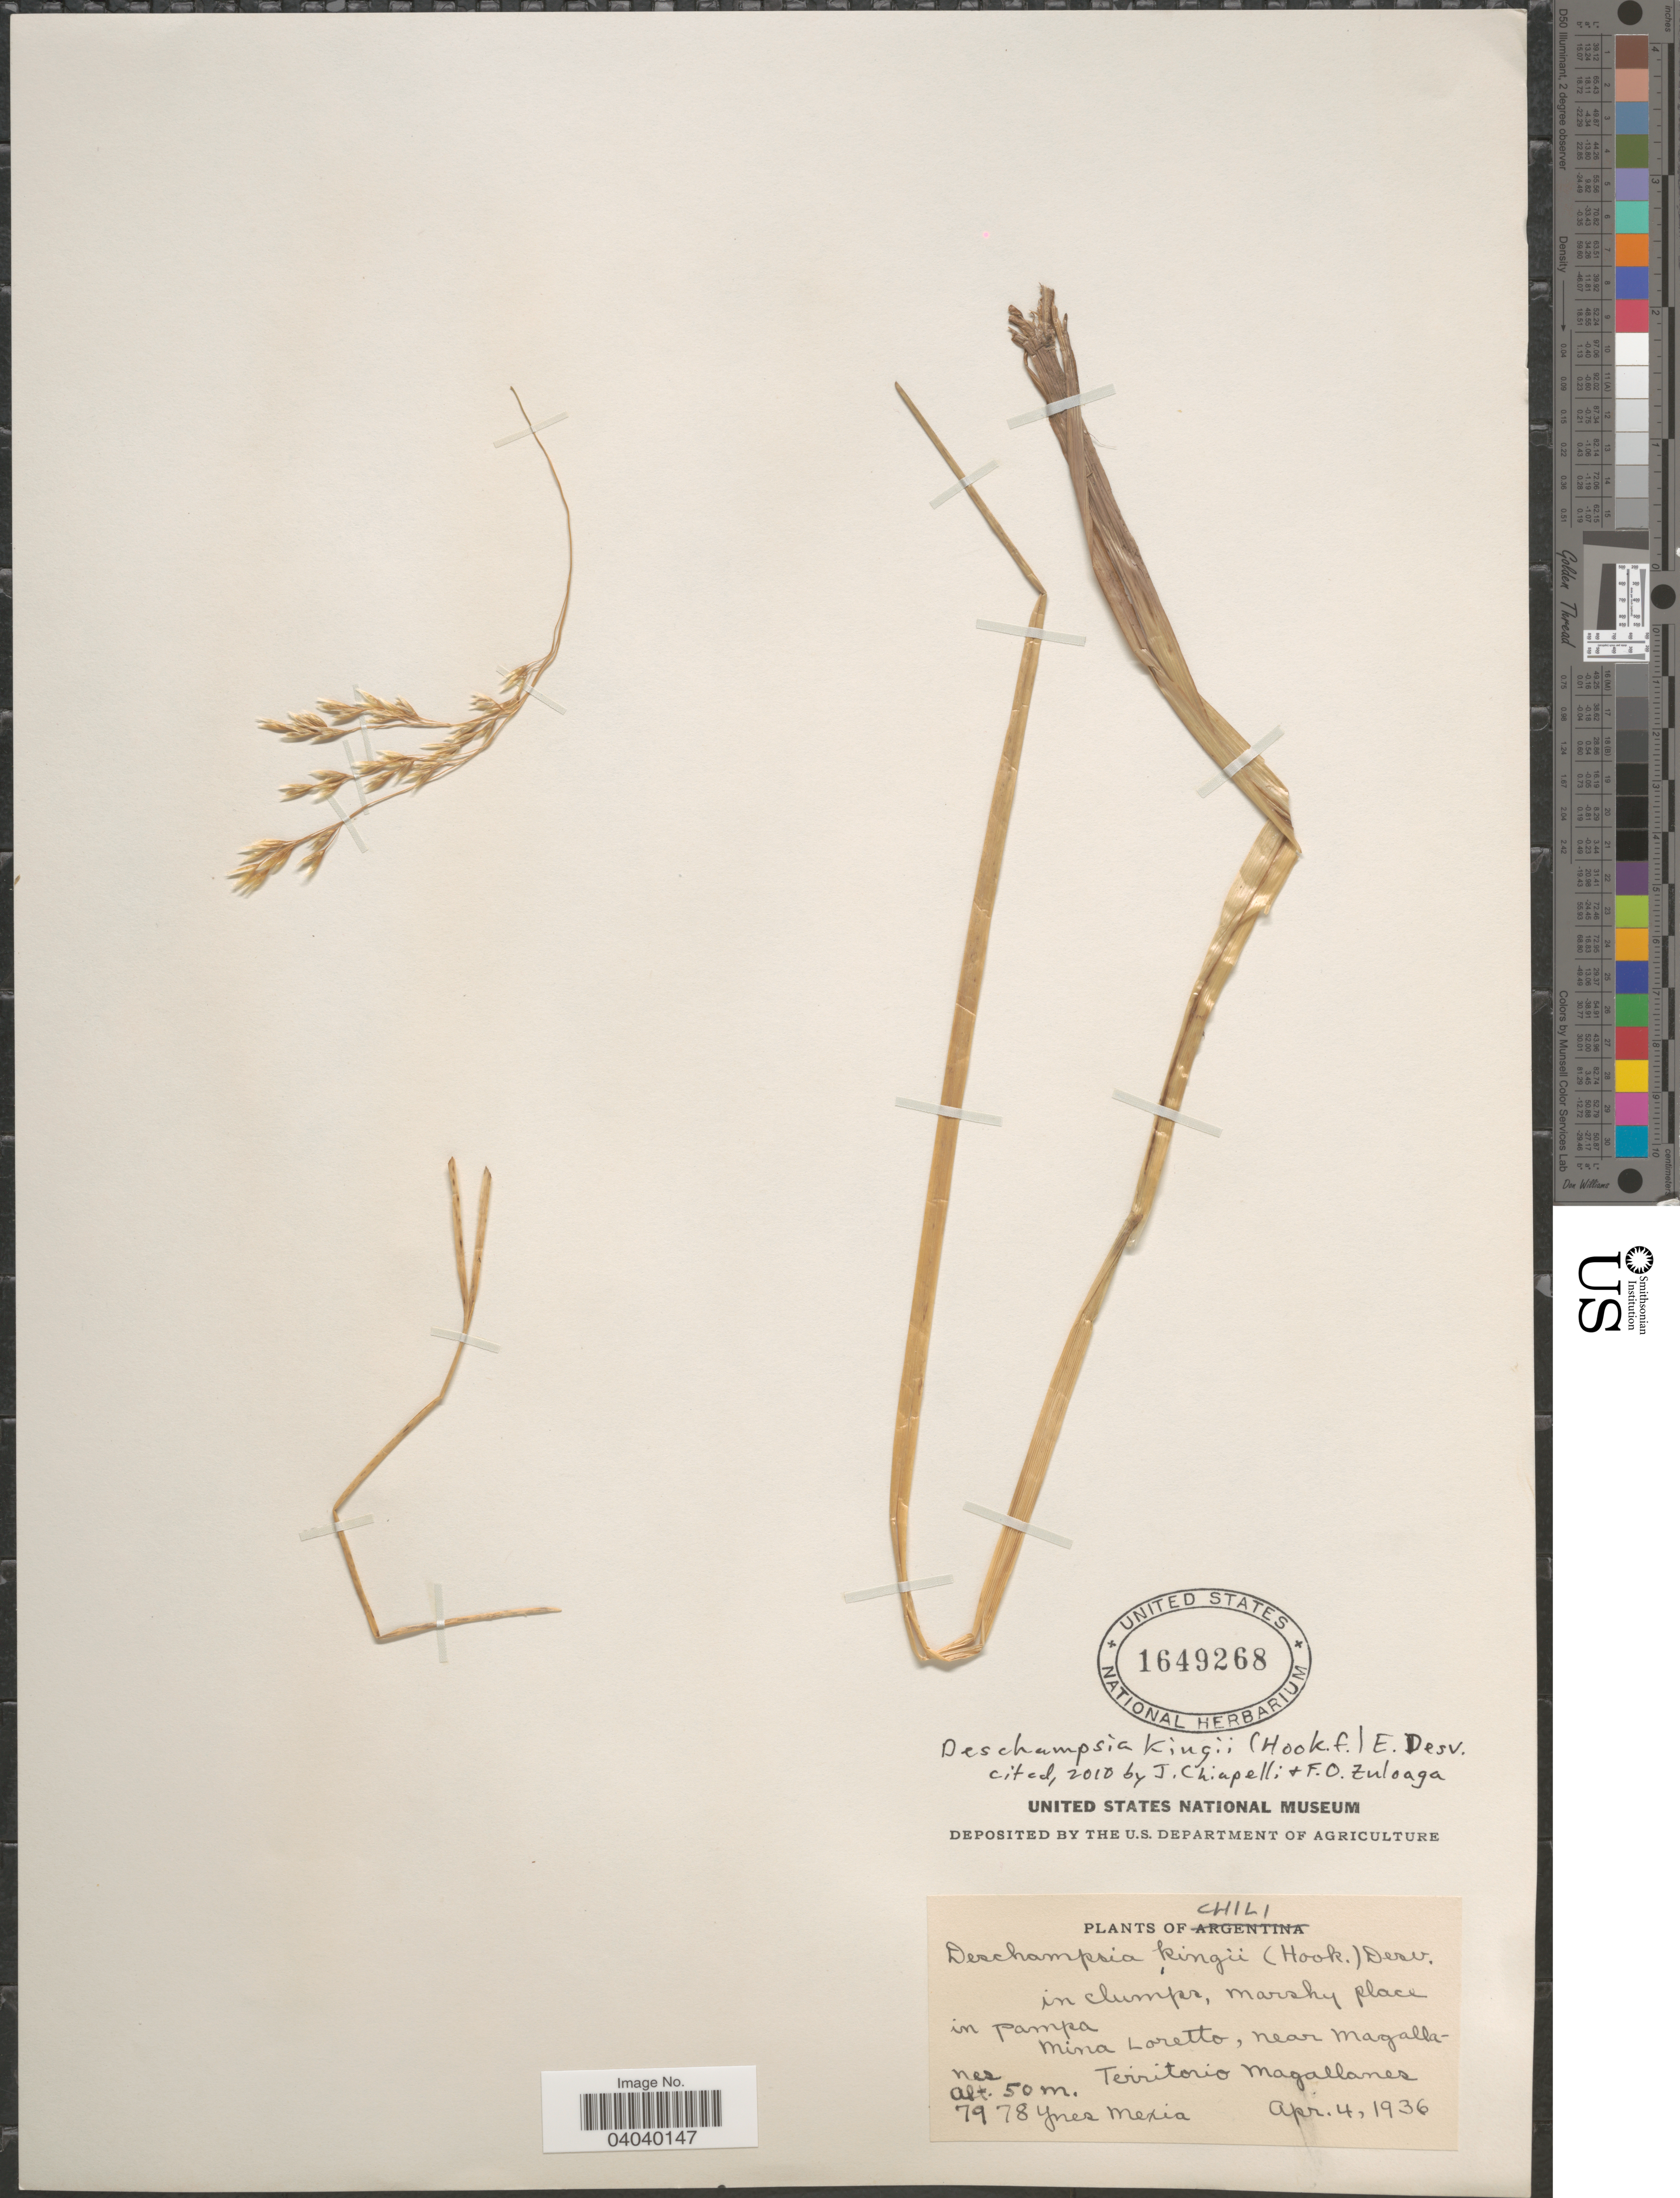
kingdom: Plantae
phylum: Tracheophyta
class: Liliopsida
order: Poales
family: Poaceae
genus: Deschampsia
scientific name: Deschampsia kingii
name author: (Hook. f.) É. Desv.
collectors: Y. Mexia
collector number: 7978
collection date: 1936-04-04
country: Chile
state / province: Magallanes y de la Antártica Chilena (XII)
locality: In Pampa. Mina Loretto, near Magallanes. Territorio Magallanes.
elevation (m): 50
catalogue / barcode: US 1649268